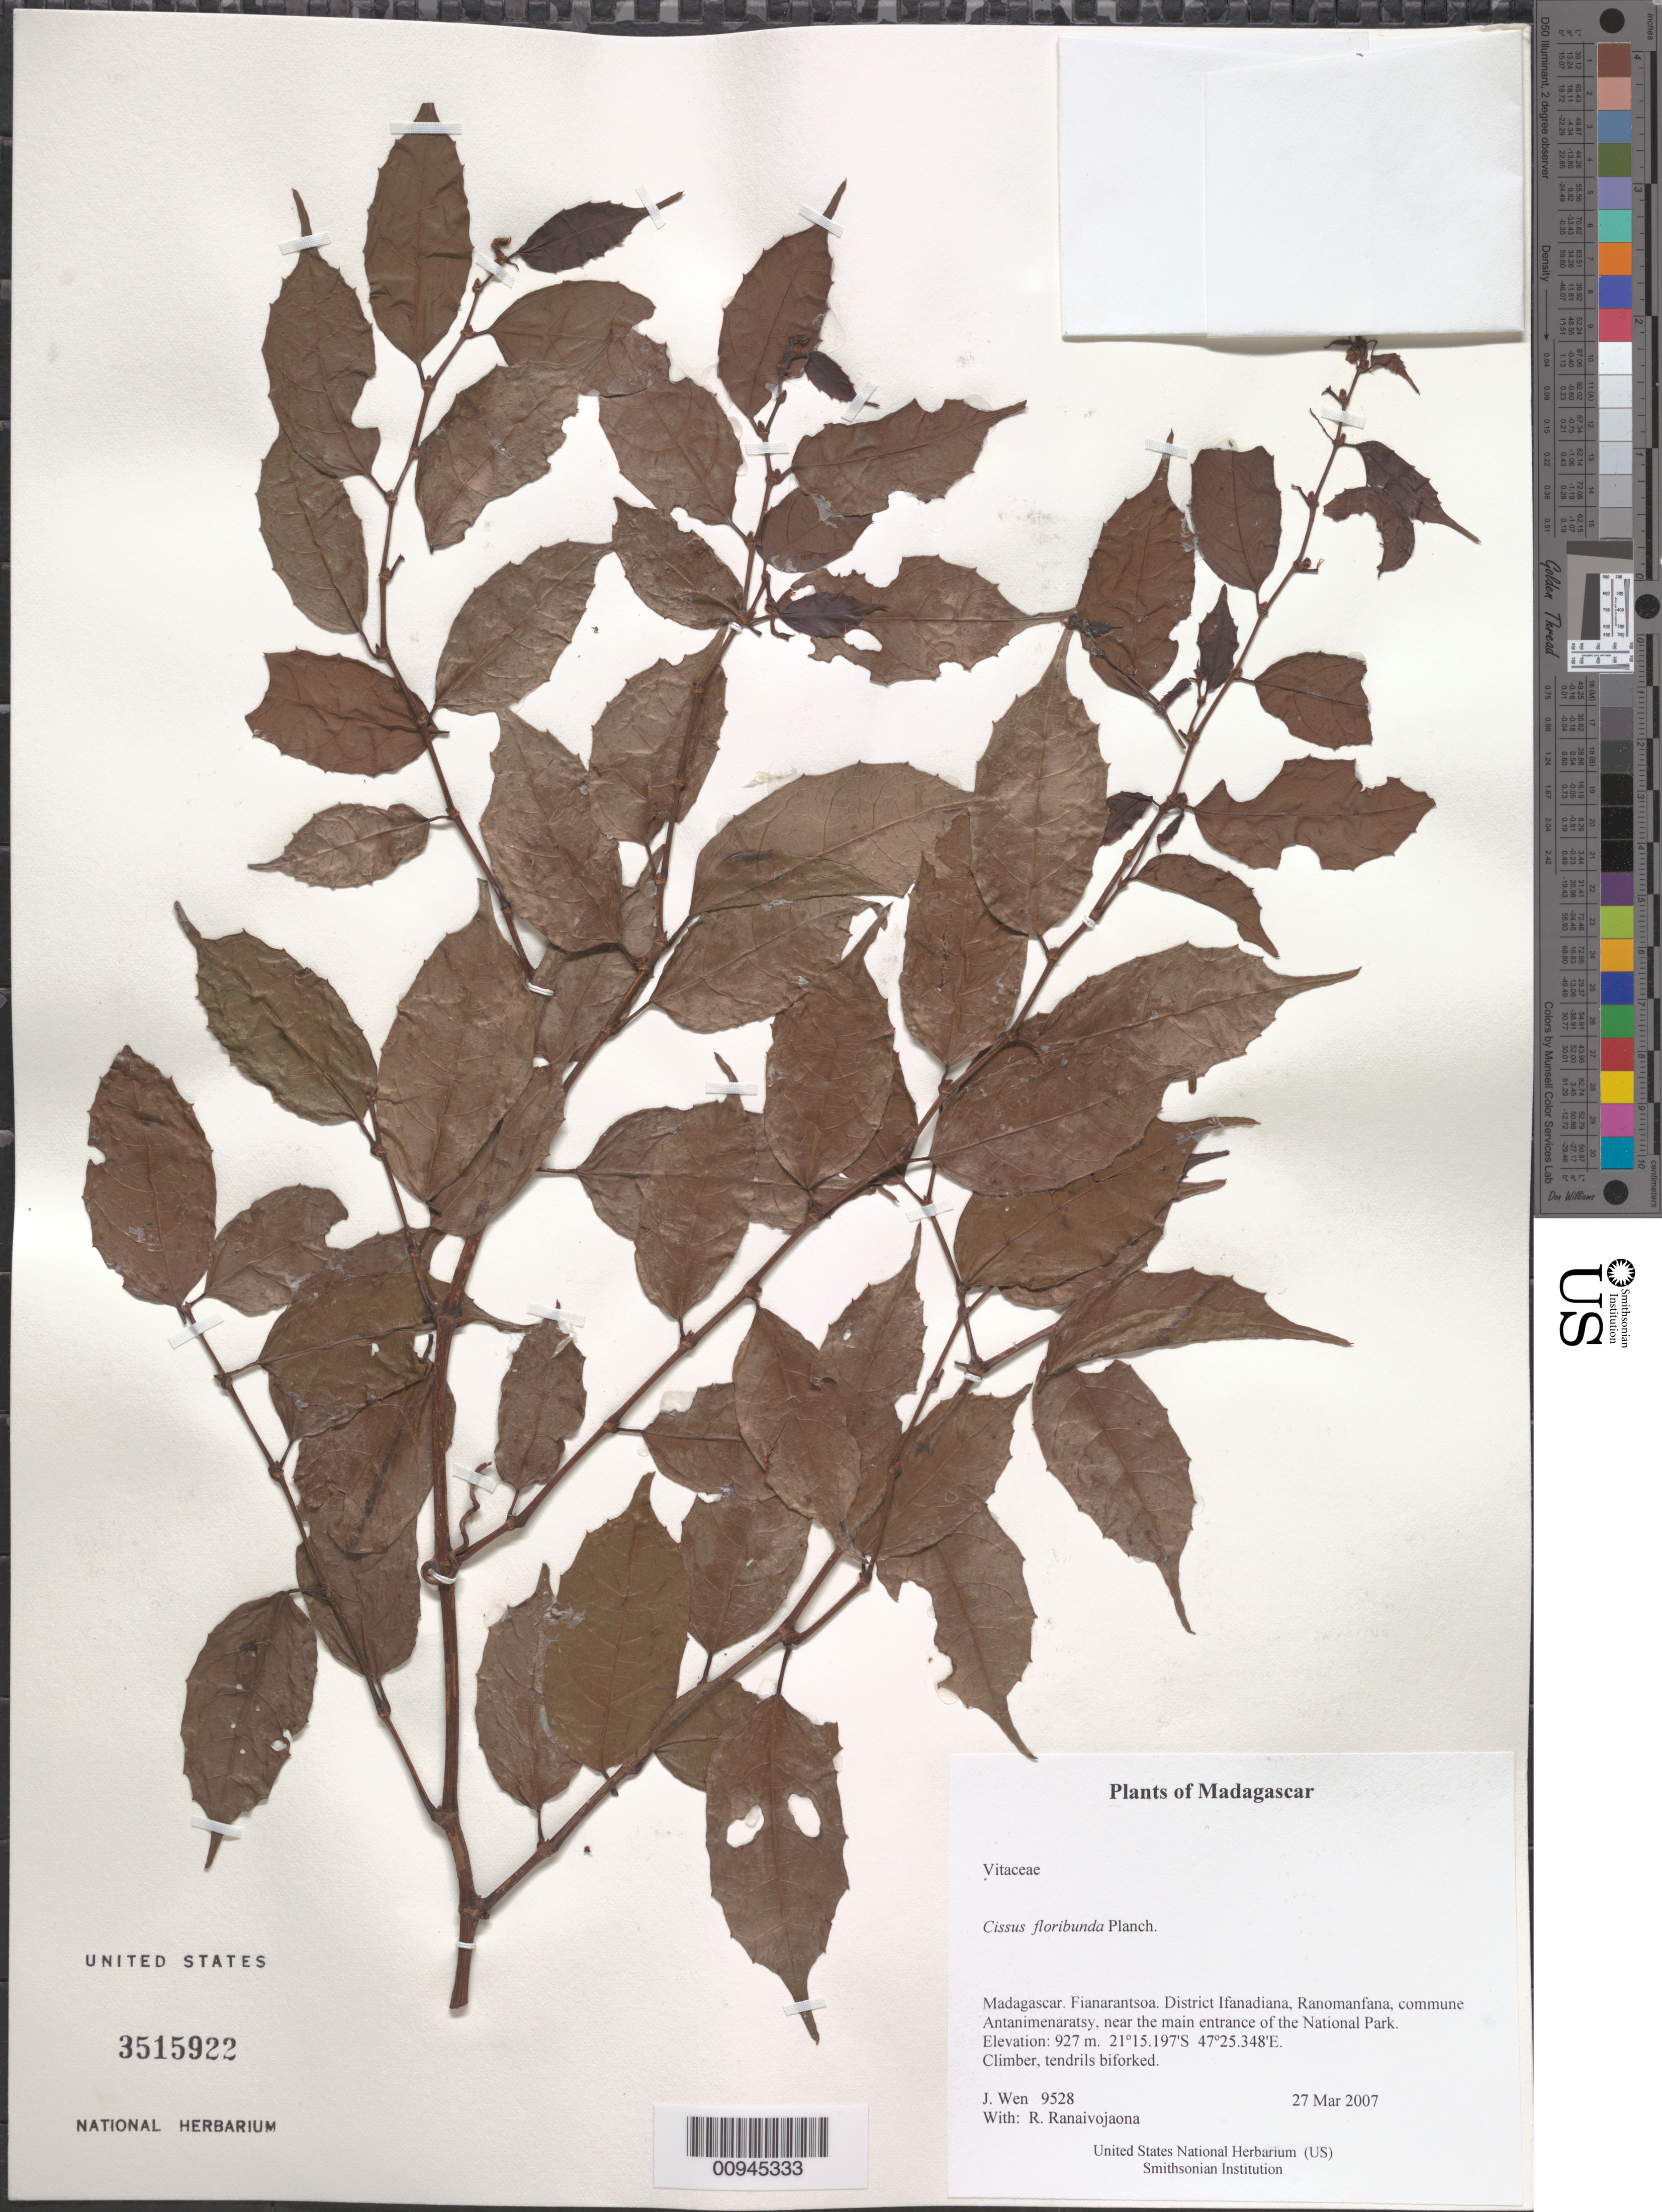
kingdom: Plantae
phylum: Tracheophyta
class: Magnoliopsida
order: Vitales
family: Vitaceae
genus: Cissus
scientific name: Cissus floribunda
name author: Planch.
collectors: J. Wen & R. Ranaivojaona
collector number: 9528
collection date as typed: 27 Mar 2007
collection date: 2007-03-27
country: Madagascar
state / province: Vatovavy Fitovinany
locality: District Ifanadiana, Ranomanfana, commune Antanimenaratsy, near the main entrance of the National Park.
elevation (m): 927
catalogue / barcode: US 3515922